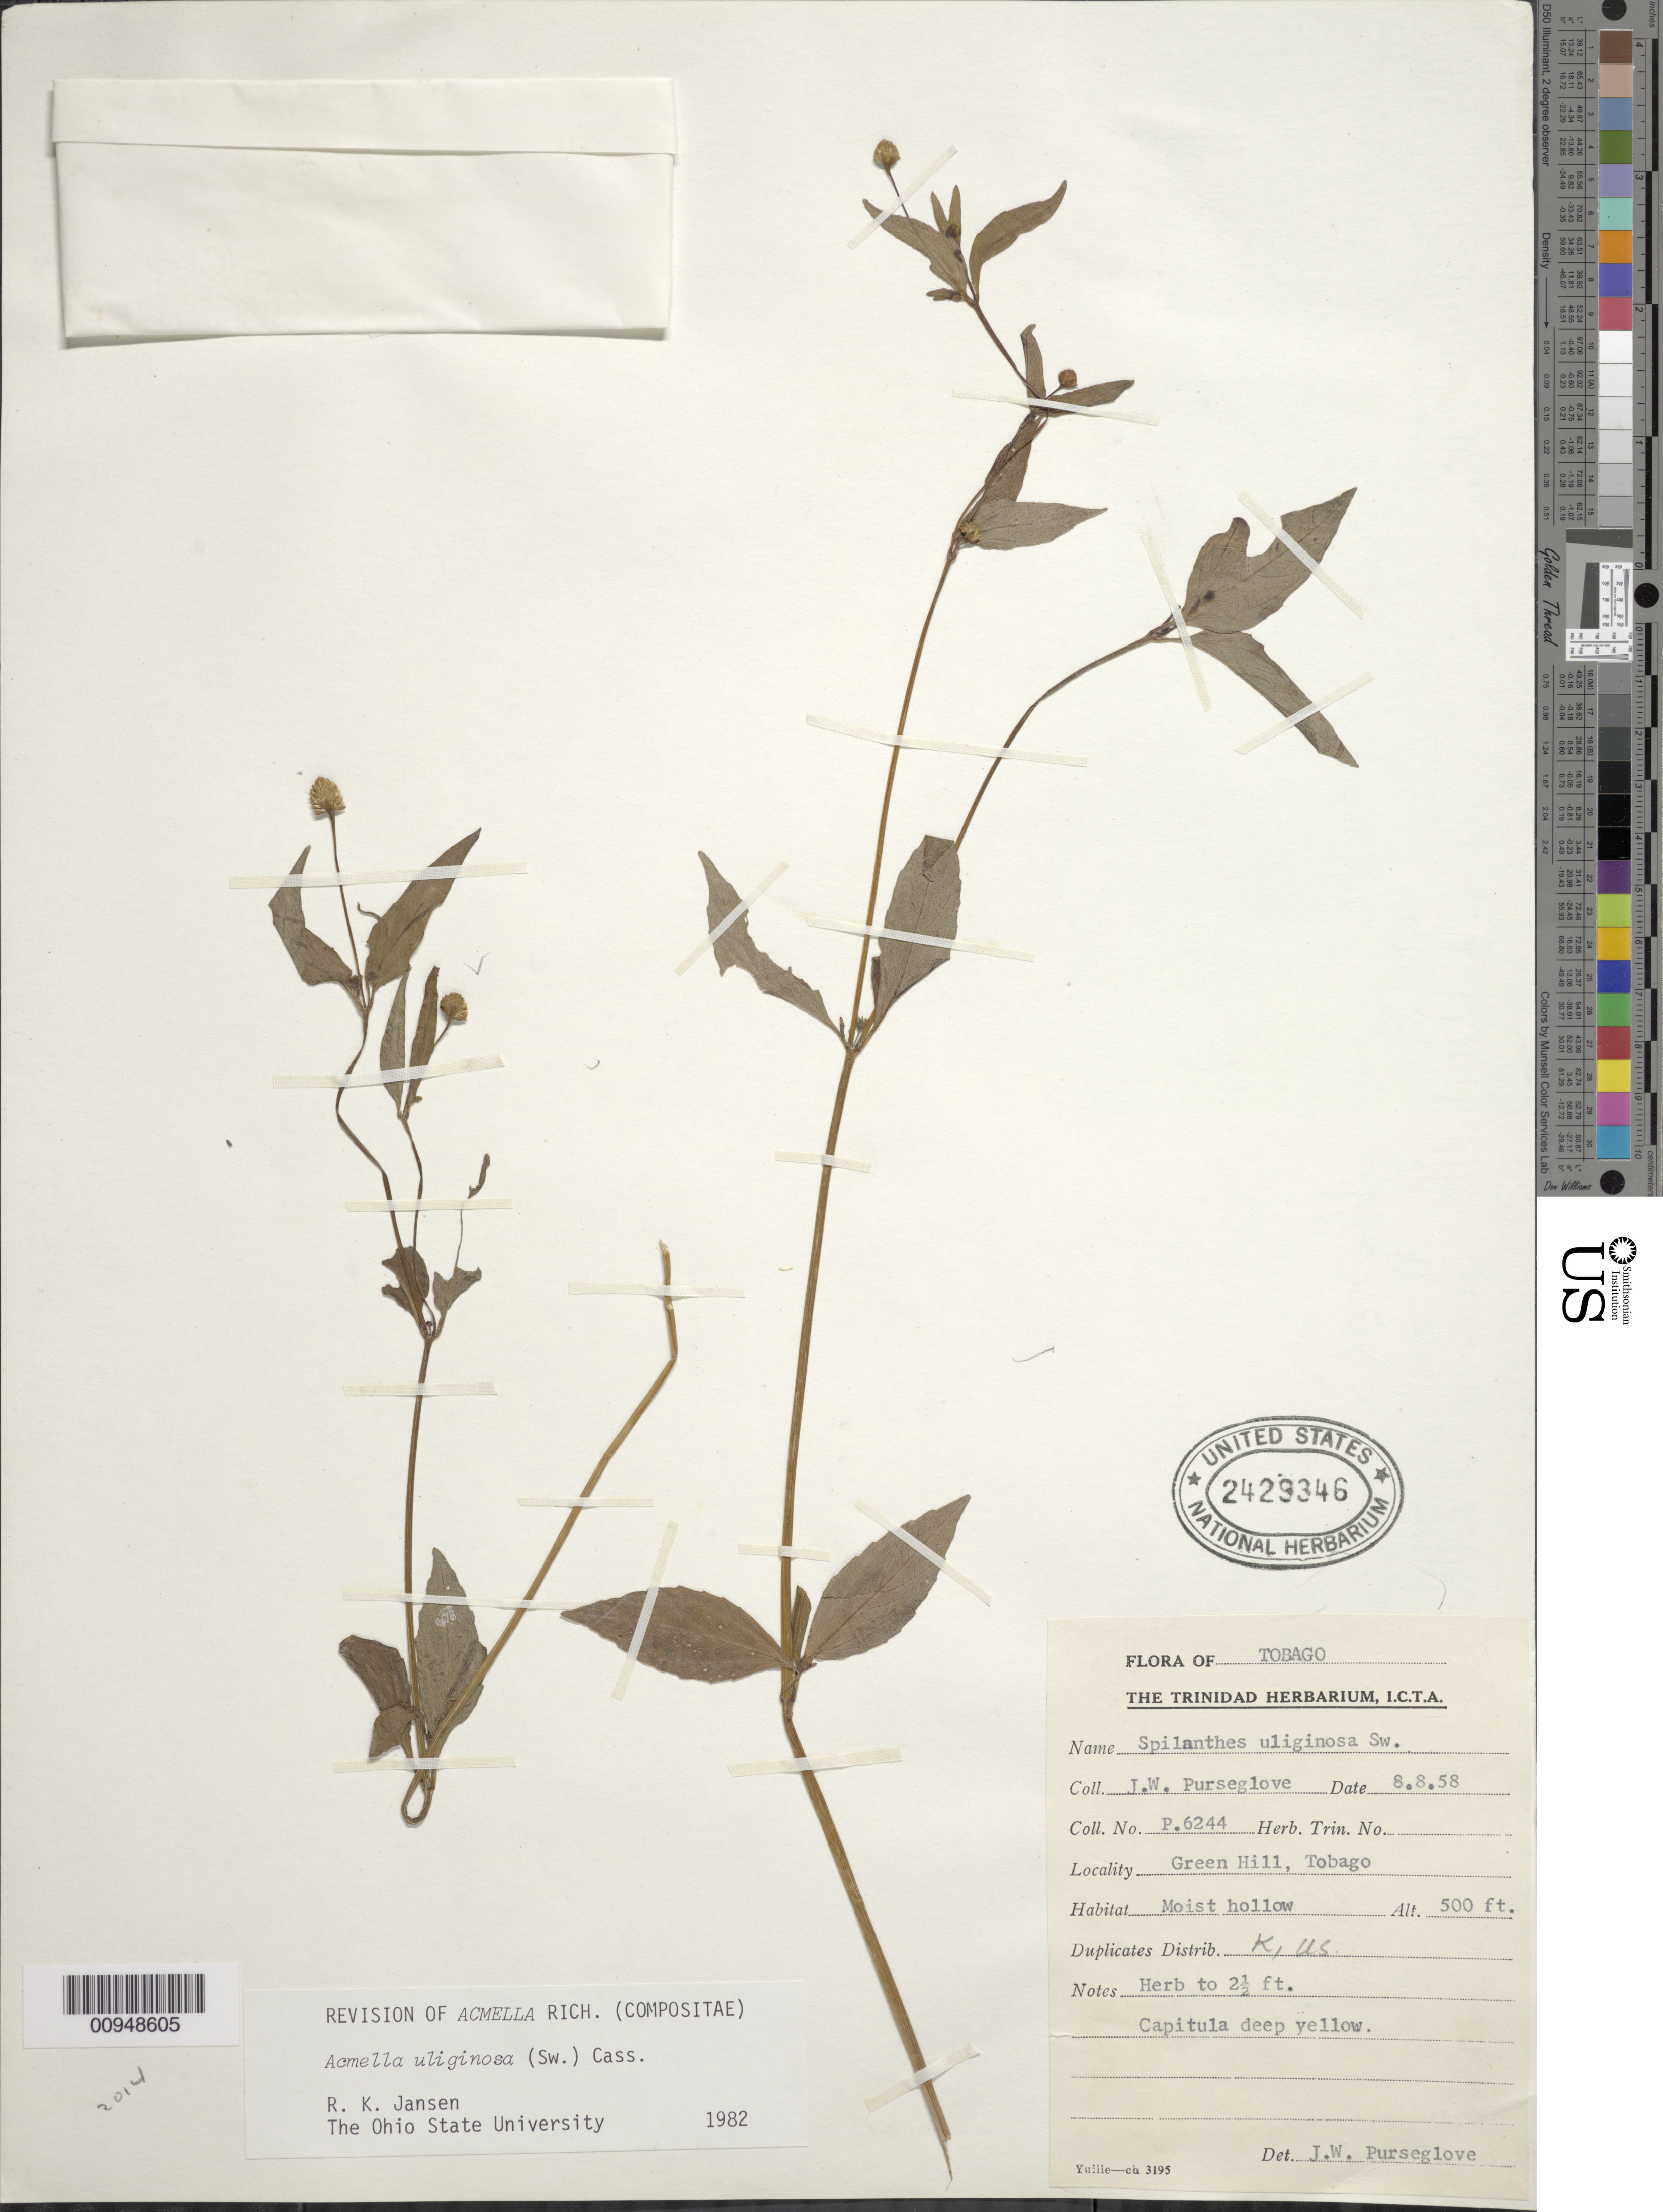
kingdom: Plantae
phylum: Tracheophyta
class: Magnoliopsida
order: Asterales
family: Asteraceae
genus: Acmella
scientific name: Acmella uliginosa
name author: (Sw.) Cass.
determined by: Jansen, R. K.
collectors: J. Purseglove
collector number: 6244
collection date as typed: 08 Aug 1958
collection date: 1958-08-08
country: Trinidad and Tobago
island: Tobago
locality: Green Hill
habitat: Moist hollow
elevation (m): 152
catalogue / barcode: US 2429346